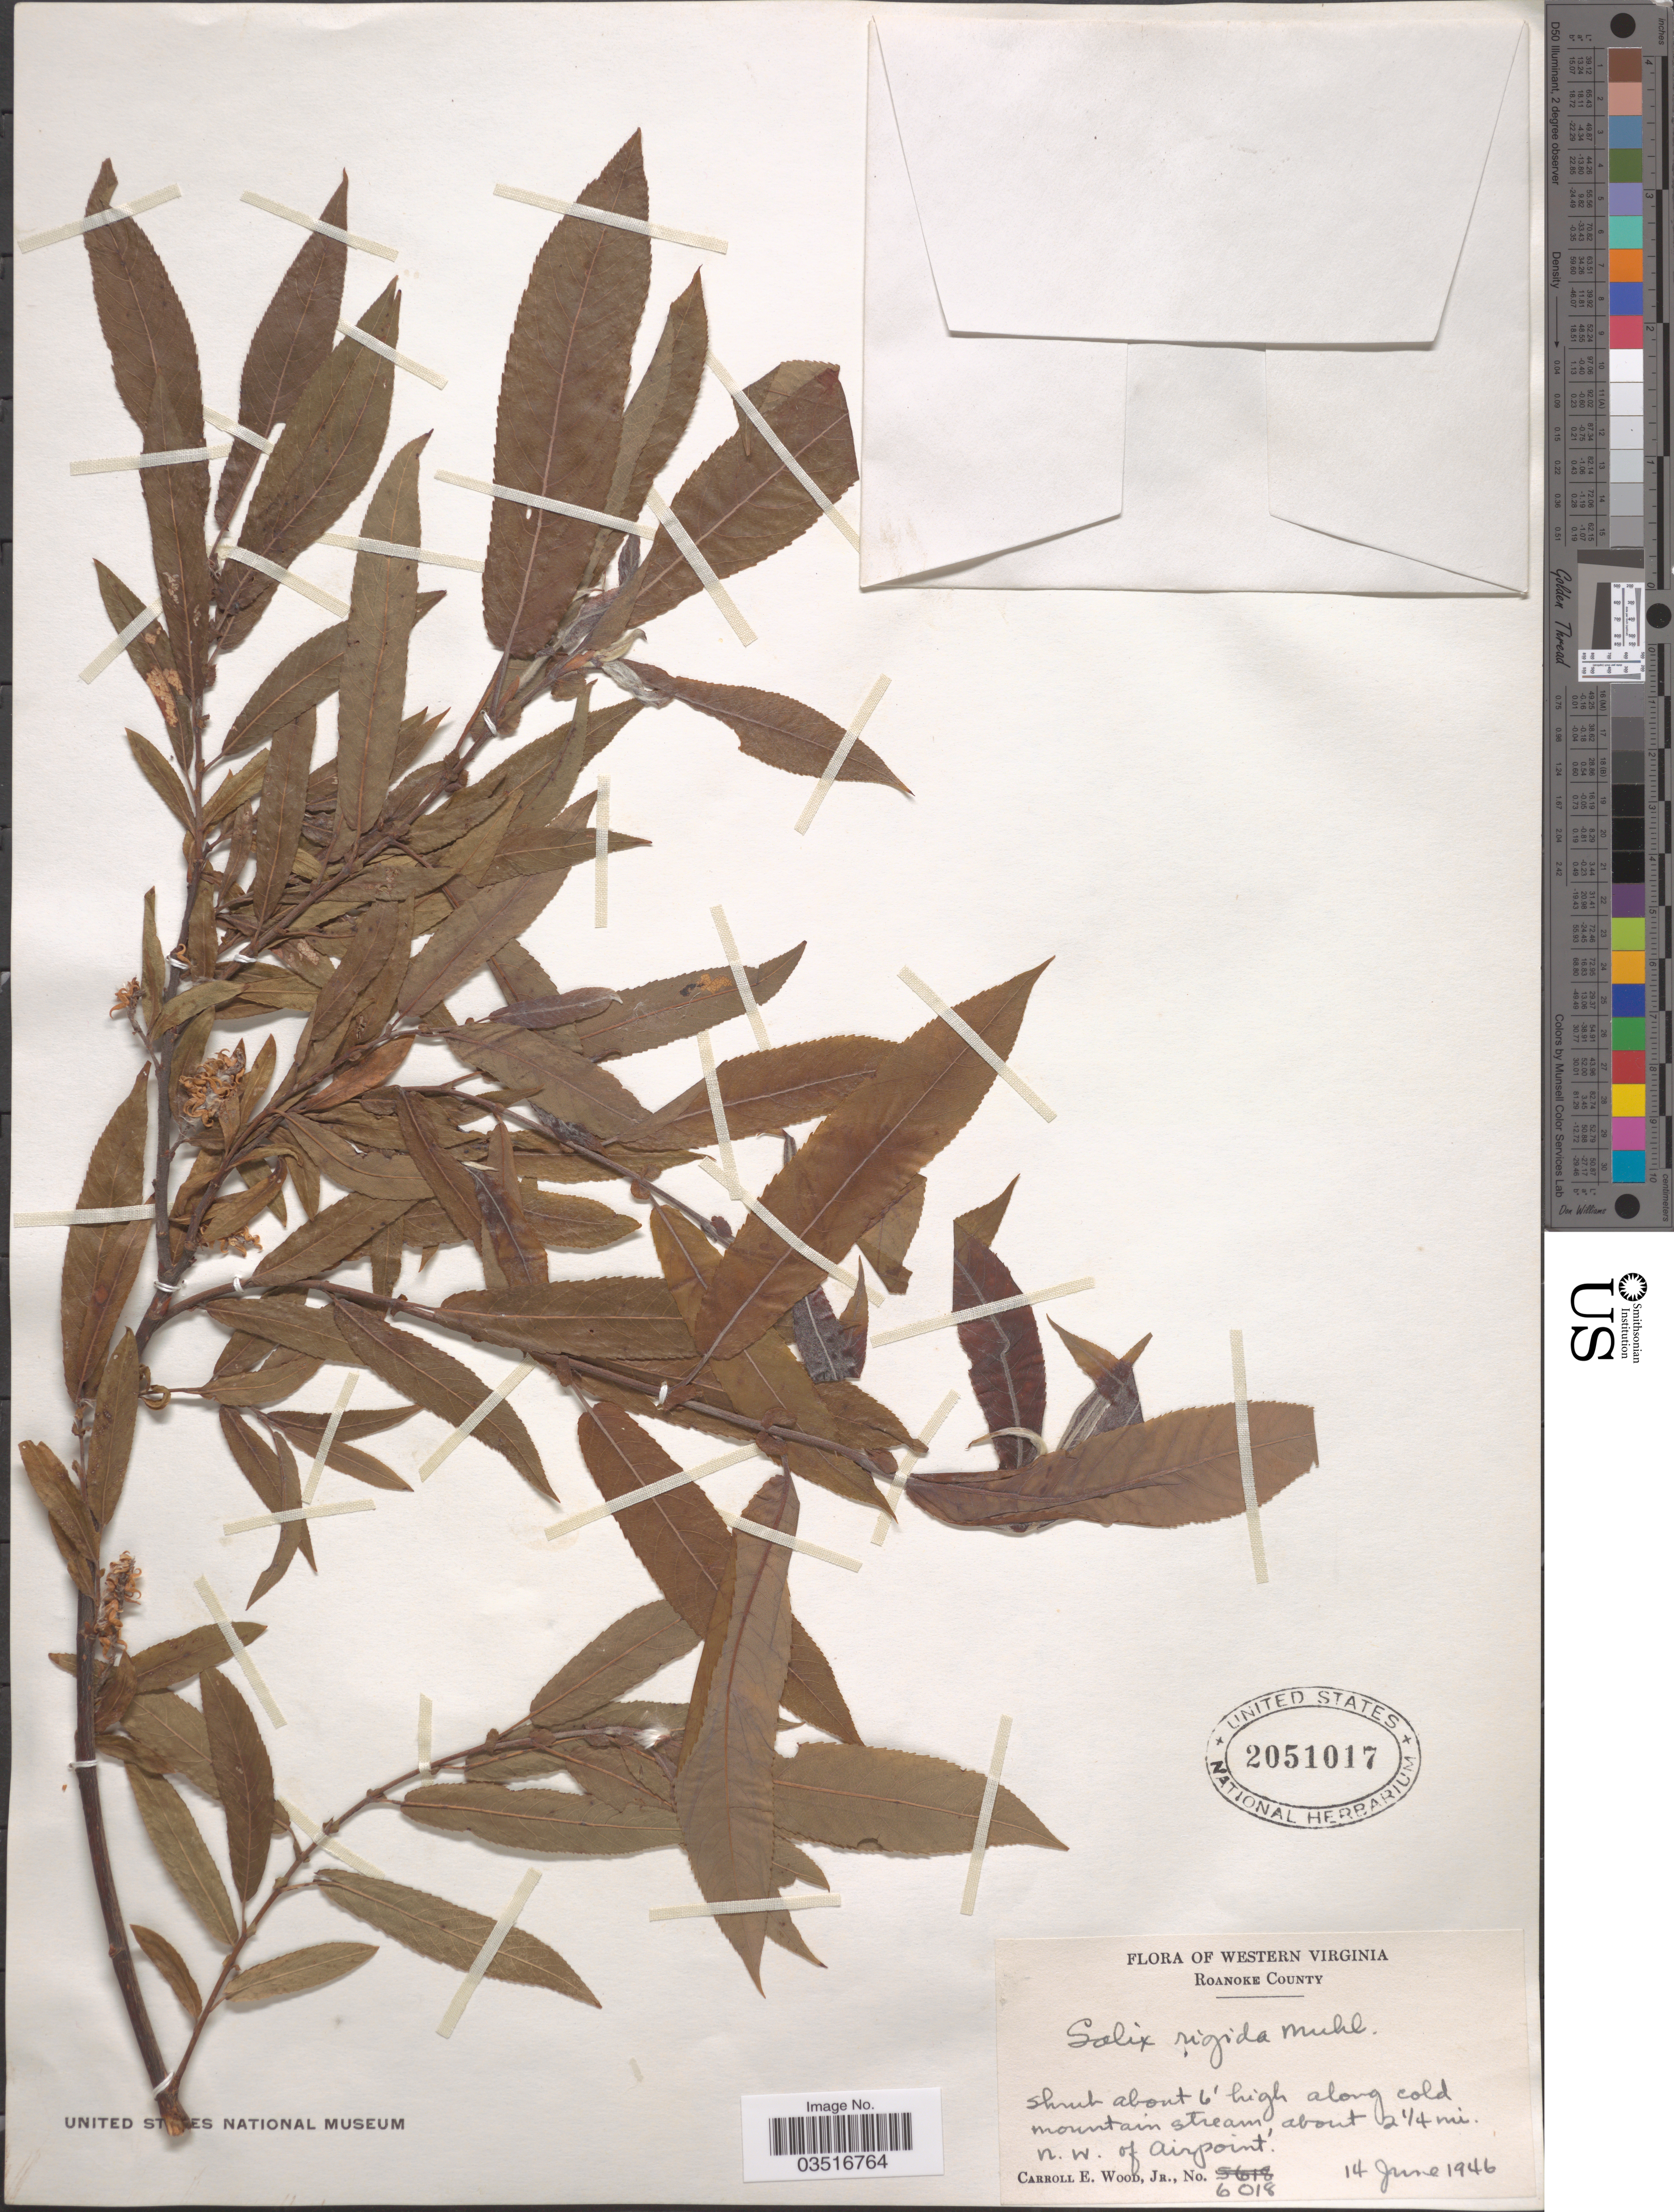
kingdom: Plantae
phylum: Tracheophyta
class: Magnoliopsida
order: Malpighiales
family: Salicaceae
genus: Salix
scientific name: Salix rigida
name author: Muhl.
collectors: C. E. Wood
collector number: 6018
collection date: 1946-06-14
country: United States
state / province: Virginia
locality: Western Virginia. Along cold mountain stream, about 2 ¼ mi. N. W. of Airport.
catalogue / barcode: US 2051017